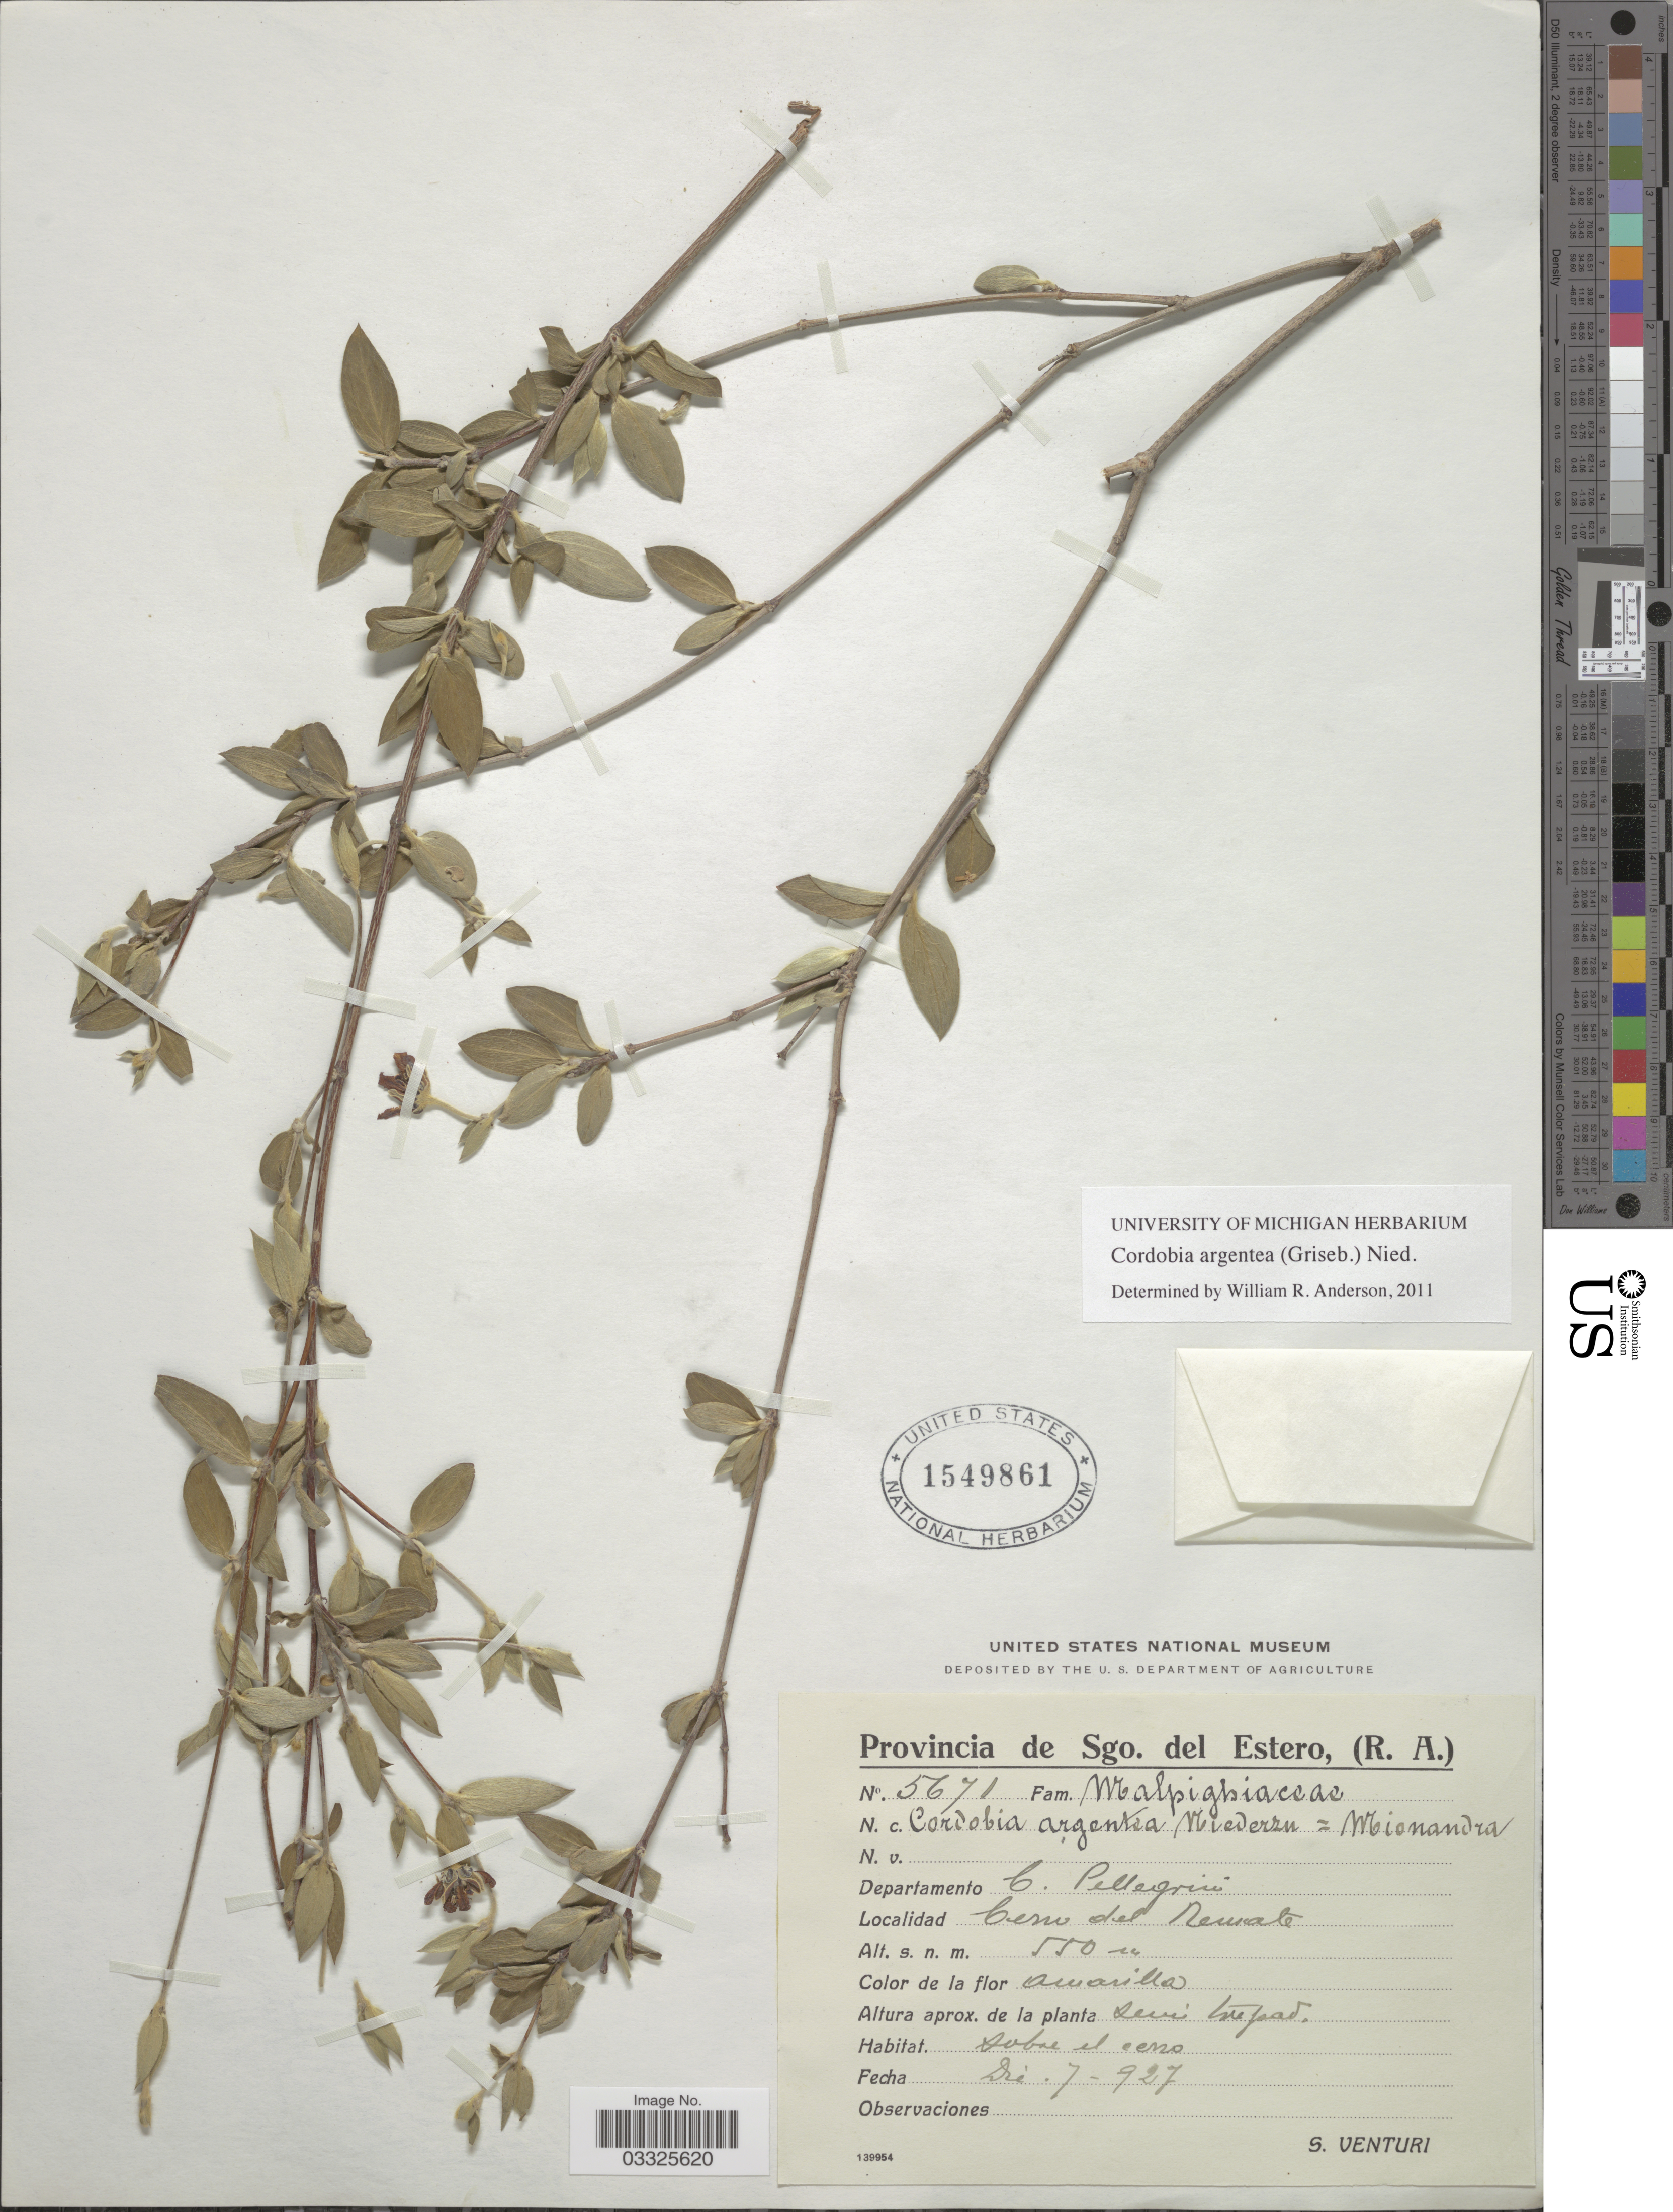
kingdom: Plantae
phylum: Tracheophyta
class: Magnoliopsida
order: Malpighiales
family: Malpighiaceae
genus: Cordobia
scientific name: Cordobia argentea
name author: (Griseb.) Nied.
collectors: S. Venturi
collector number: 5671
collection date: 1927-12-07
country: Argentina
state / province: Santiago del Estero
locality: Departamento C. Pellegrini, Cerro del Remate.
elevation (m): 550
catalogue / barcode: US 1549861